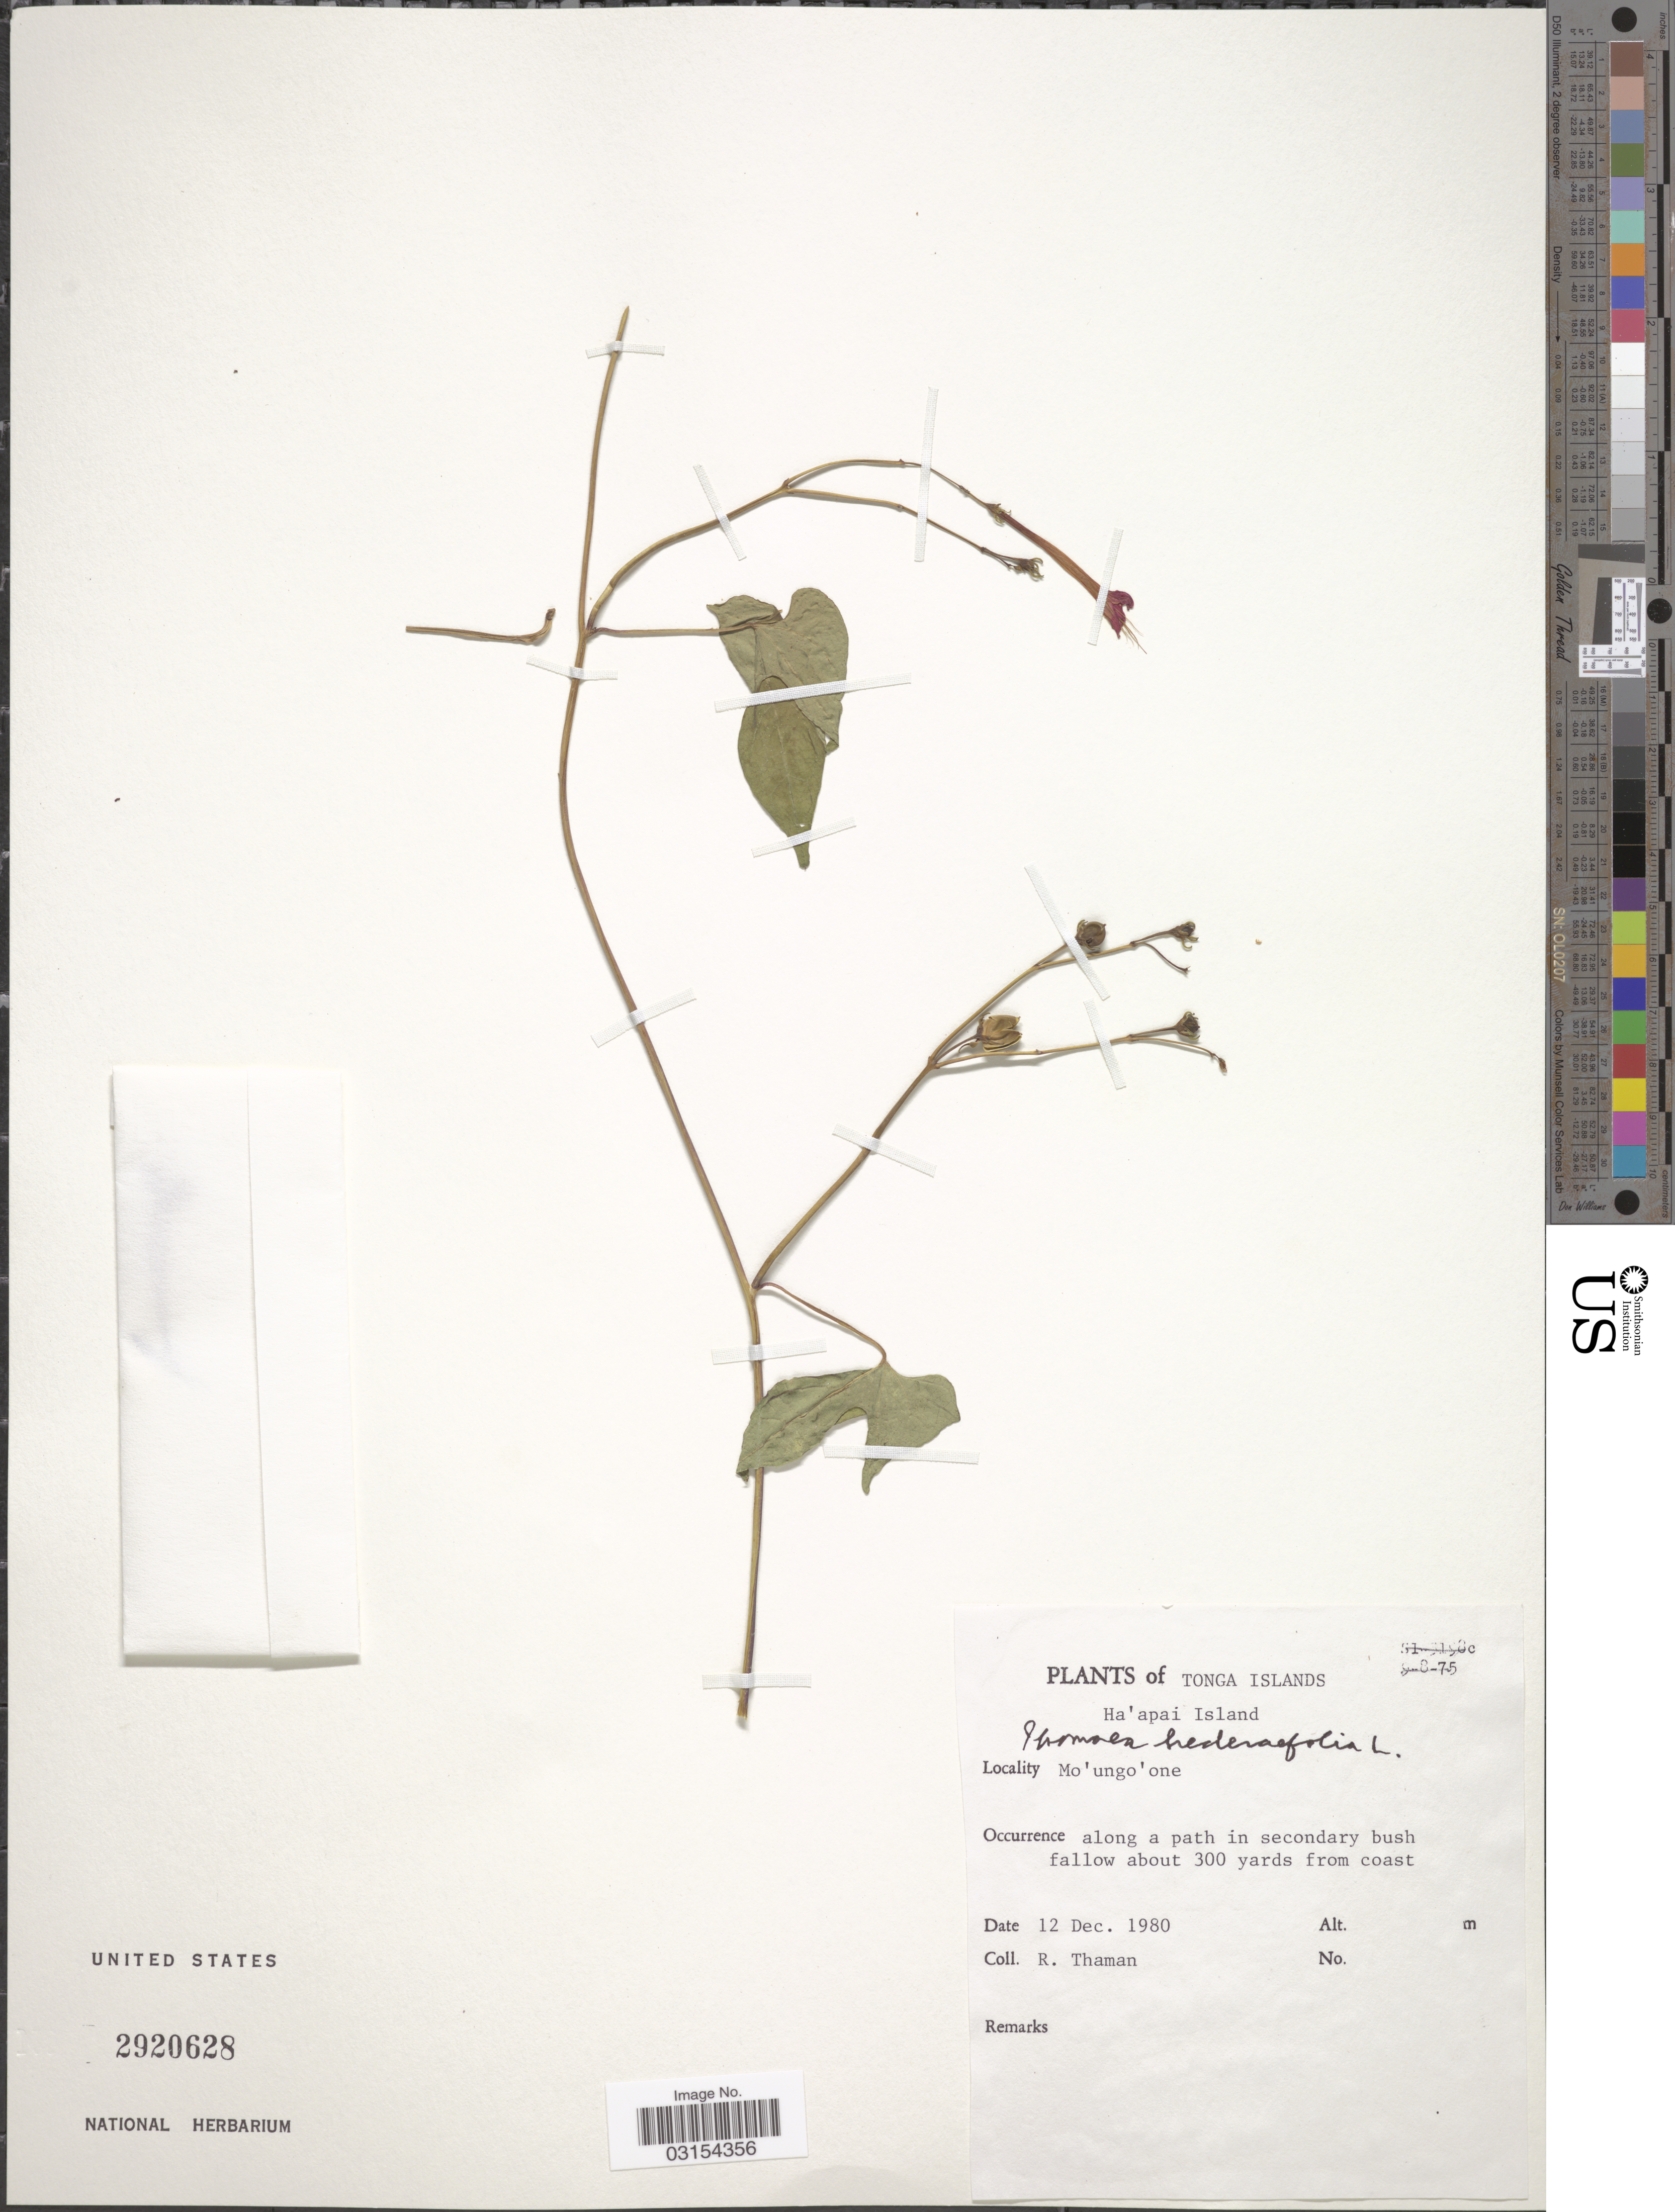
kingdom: Plantae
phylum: Tracheophyta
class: Magnoliopsida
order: Solanales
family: Convolvulaceae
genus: Ipomoea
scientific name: Ipomoea hederifolia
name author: L.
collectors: R. Thaman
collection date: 1980-12-12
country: Tonga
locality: Tonga Islands. Ha'apai Island. Mo'ungo'one. About 300 yards from coast.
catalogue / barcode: US 2920628